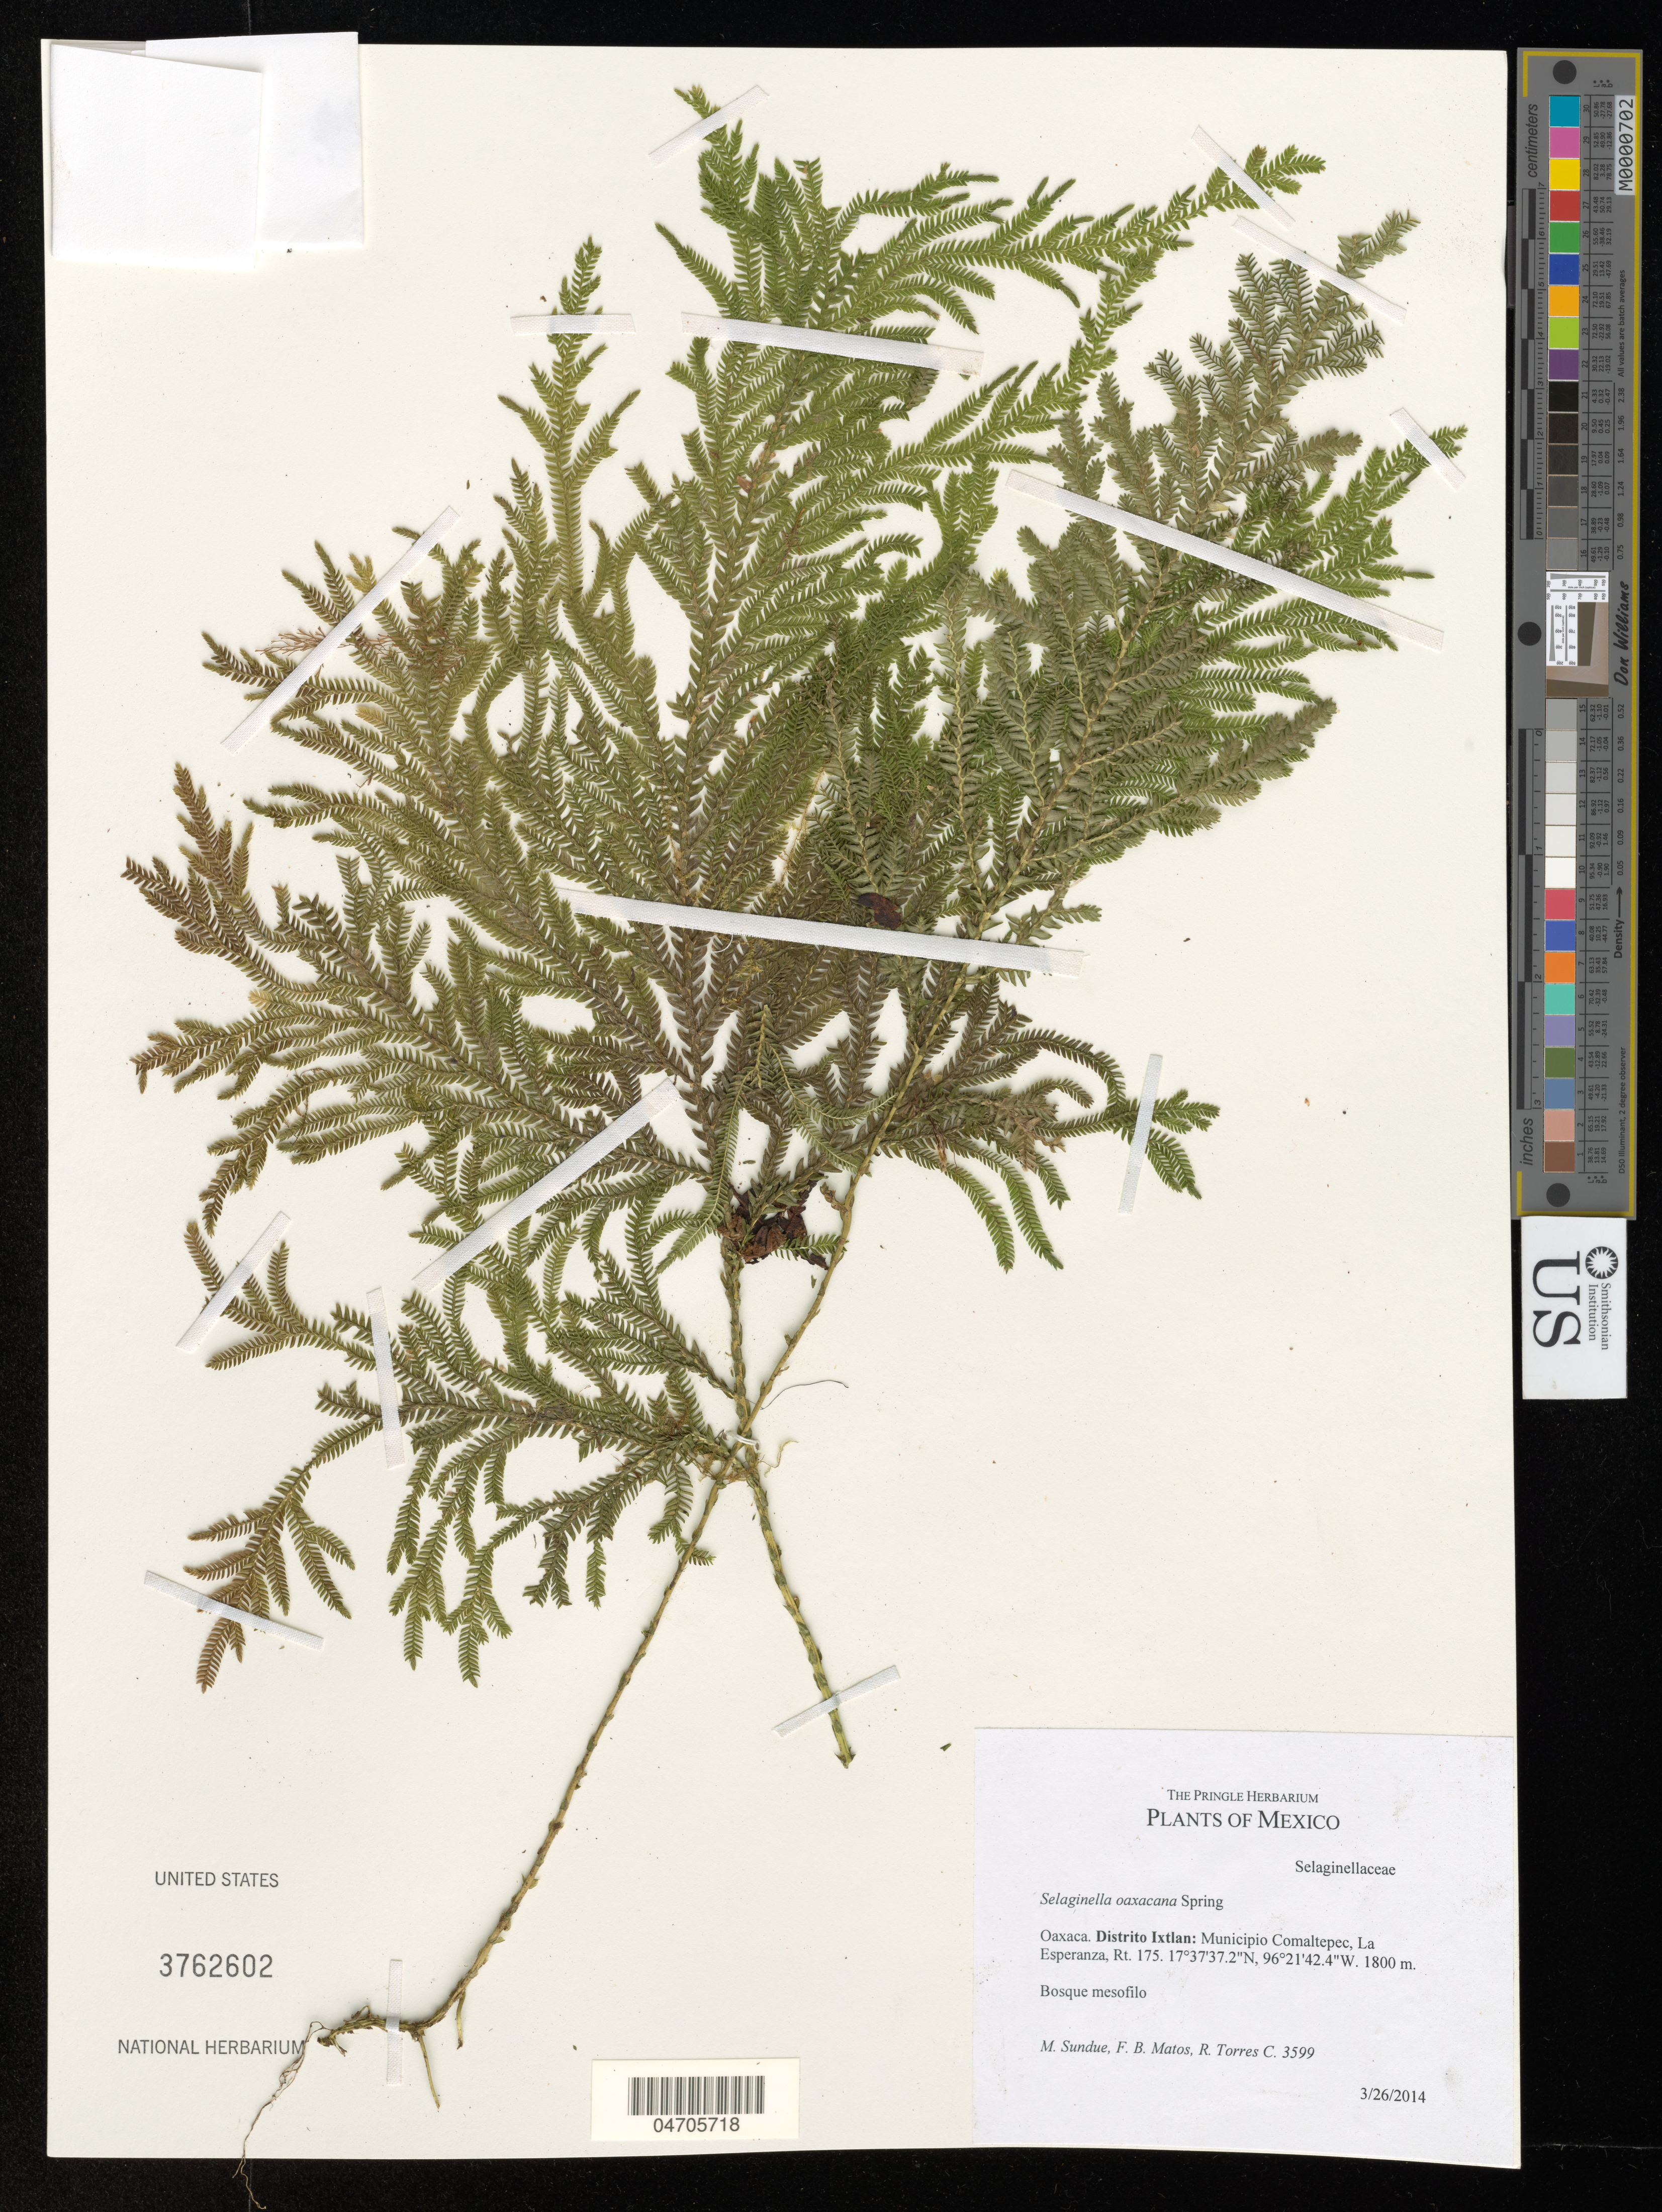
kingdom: Plantae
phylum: Tracheophyta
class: Lycopodiopsida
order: Selaginellales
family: Selaginellaceae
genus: Selaginella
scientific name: Selaginella oaxacana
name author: Spring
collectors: M. Sundue, F. Matos & R. Torres C.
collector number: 3599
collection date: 2014-03-26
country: Mexico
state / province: Oaxaca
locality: Distrito Ixtlan: Municipio Comaltepec, La Esperanza, Rt. 175.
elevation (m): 1800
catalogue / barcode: US 3762602